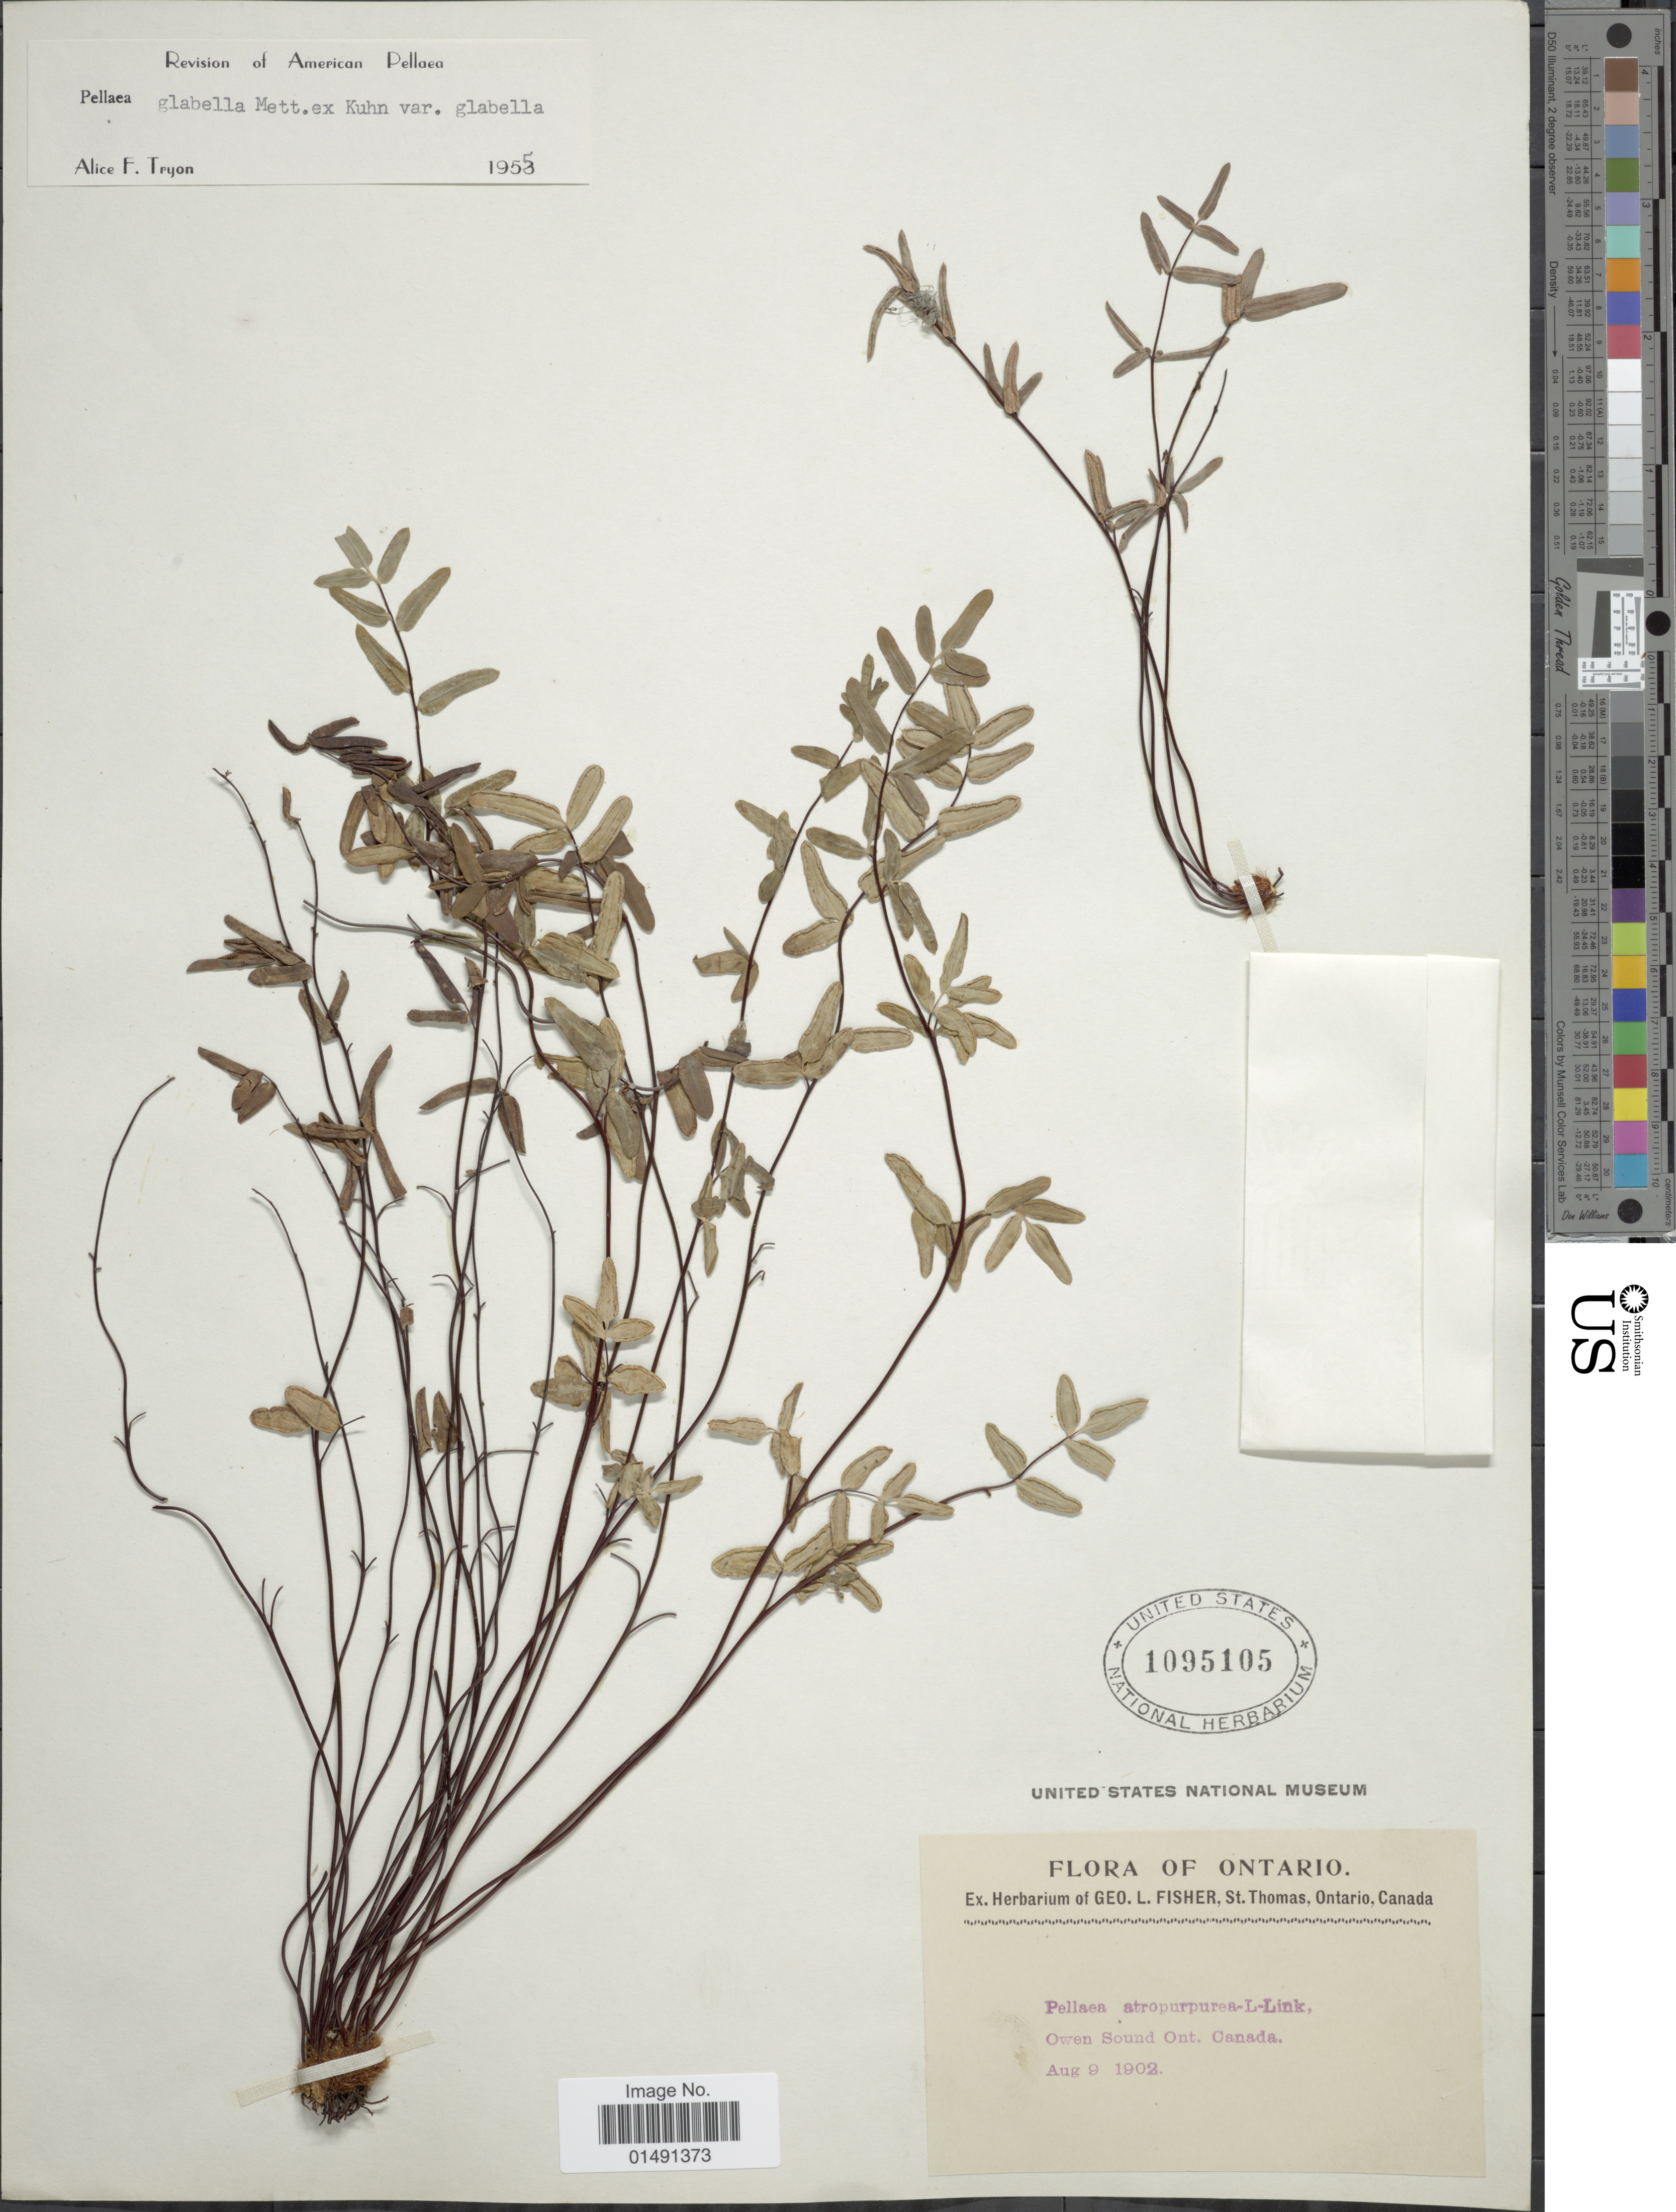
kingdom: Plantae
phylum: Tracheophyta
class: Polypodiopsida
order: Polypodiales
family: Pteridaceae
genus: Pellaea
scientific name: Pellaea glabella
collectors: ex herb. Geo L. Fisher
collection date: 1902-08-09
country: Canada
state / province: Ontario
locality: Owen Sound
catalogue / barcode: US 1095105